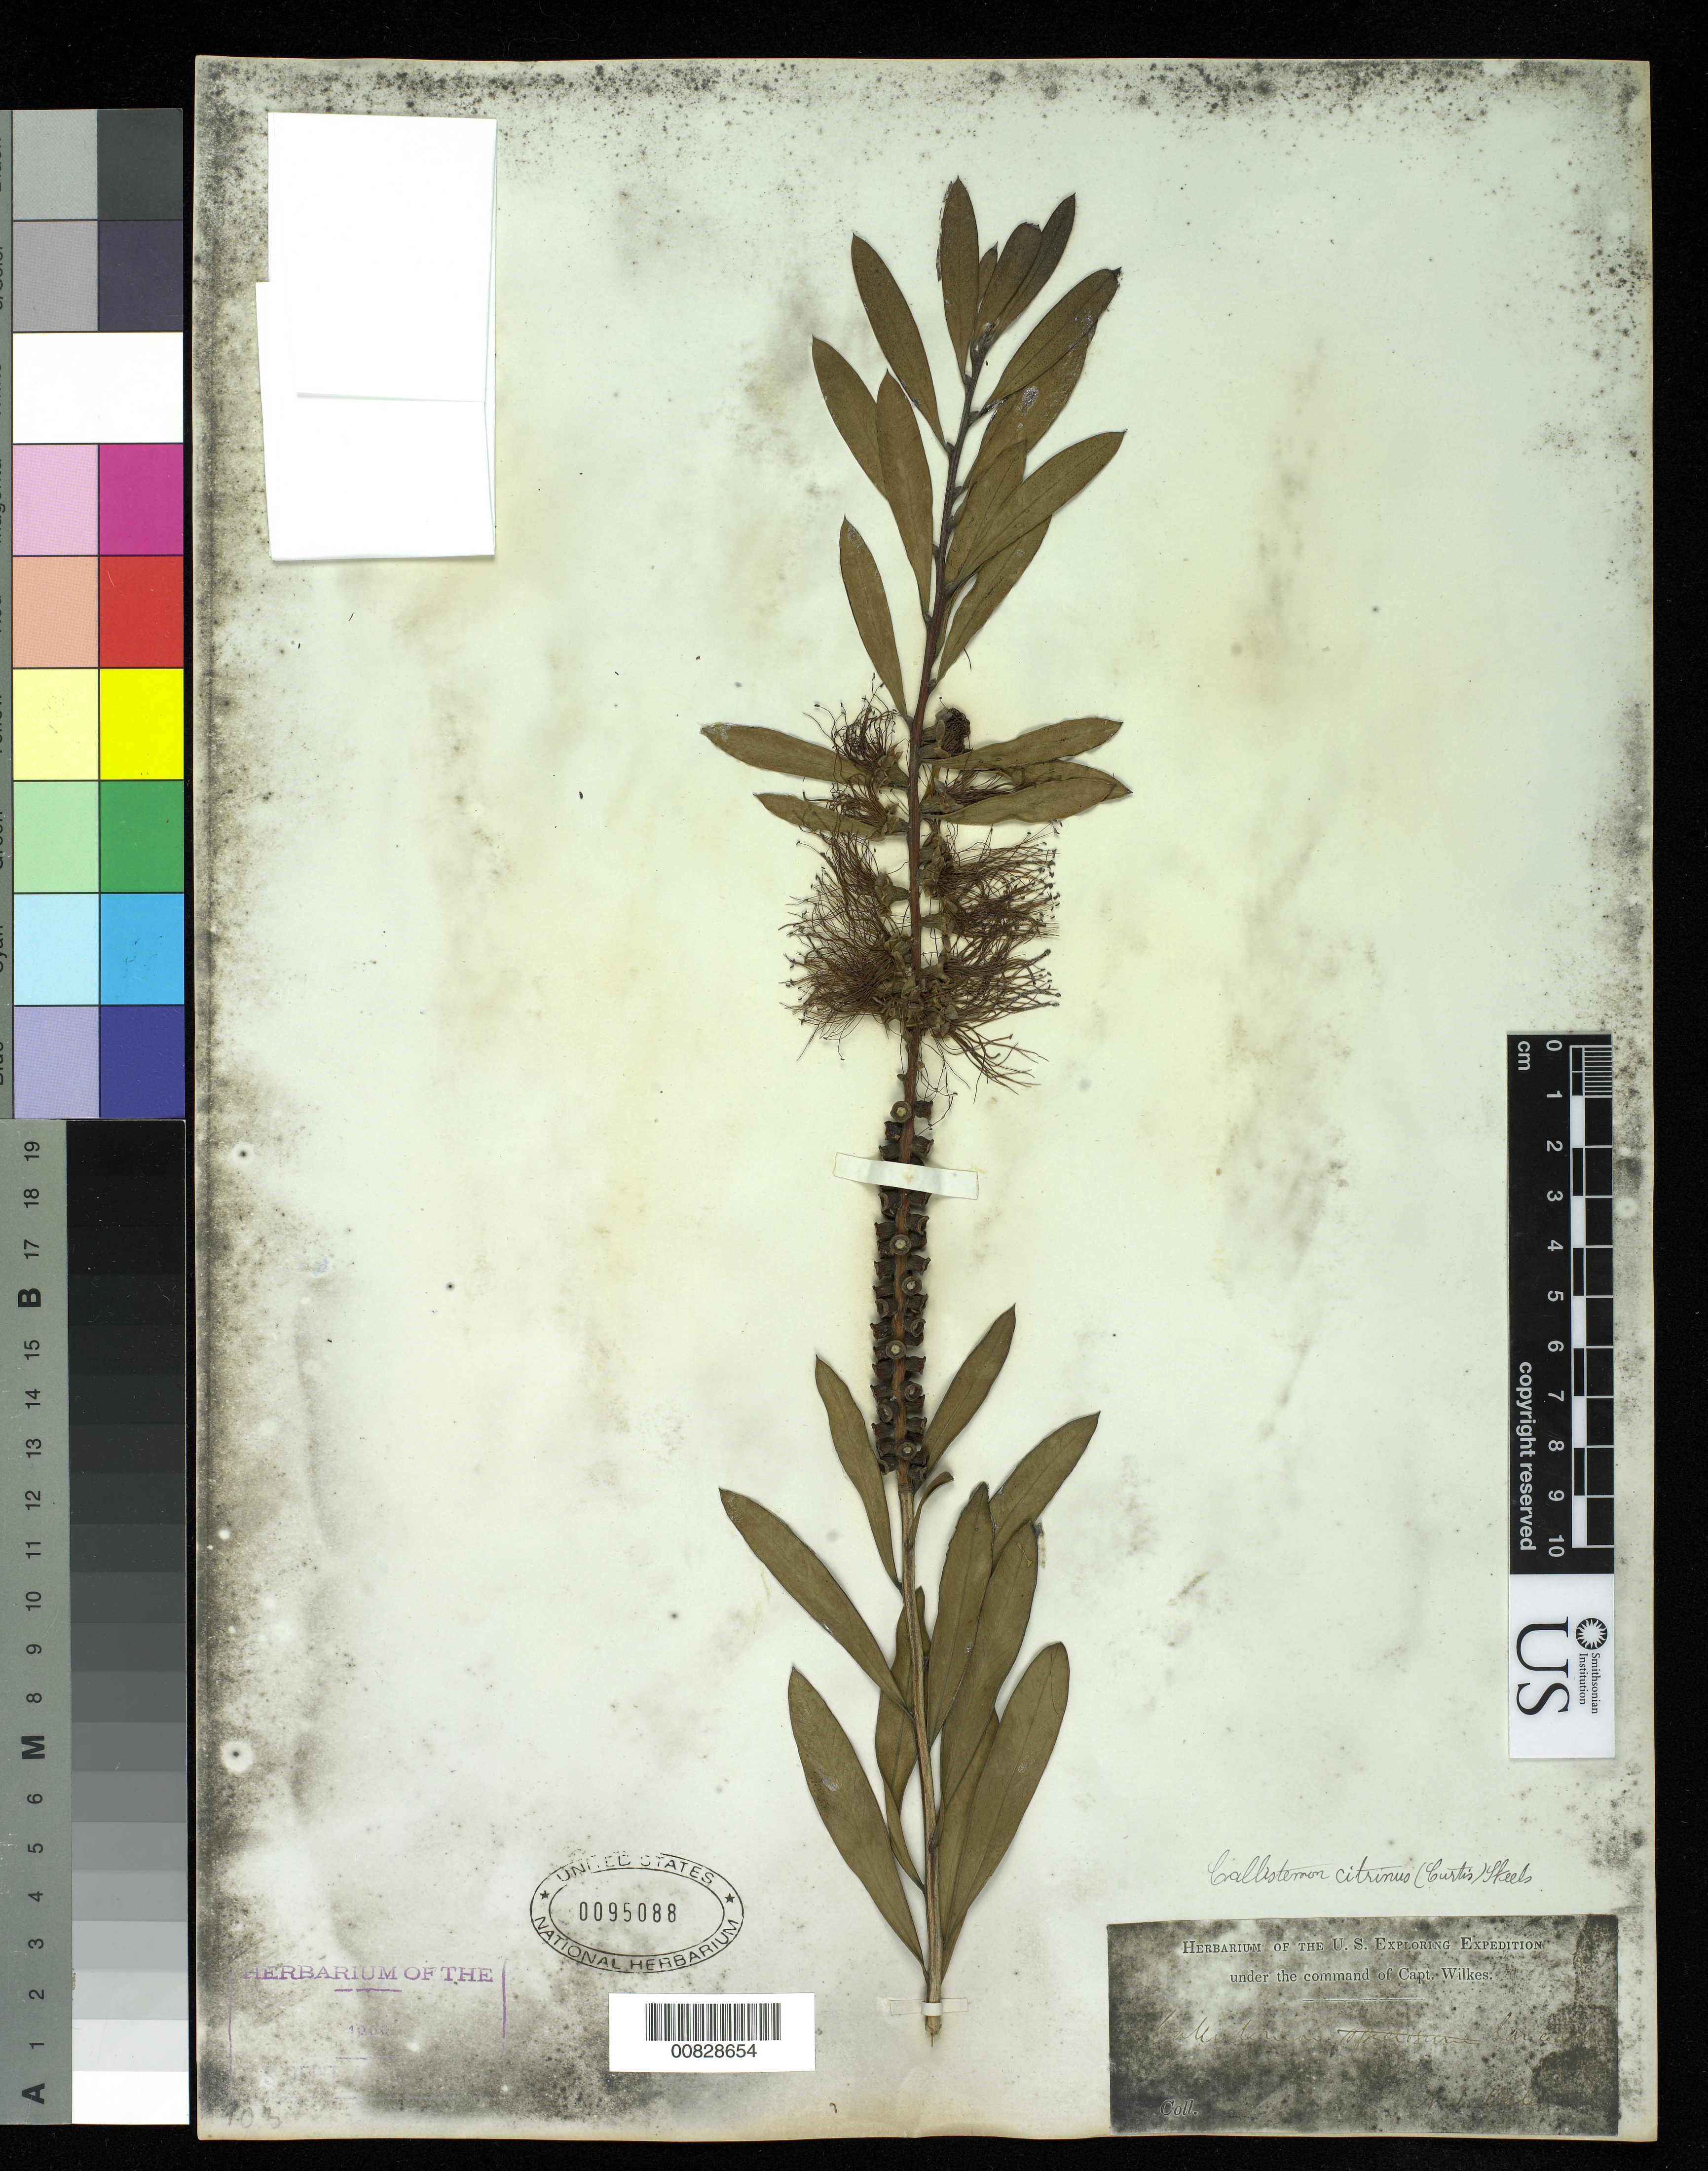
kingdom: Plantae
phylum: Tracheophyta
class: Magnoliopsida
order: Myrtales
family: Myrtaceae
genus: Callistemon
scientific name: Callistemon citrinus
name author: (Curtis) Skeels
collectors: Wilkes Explor. Exped.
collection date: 1838/1842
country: Australia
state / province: New South Wales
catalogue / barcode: US 95088